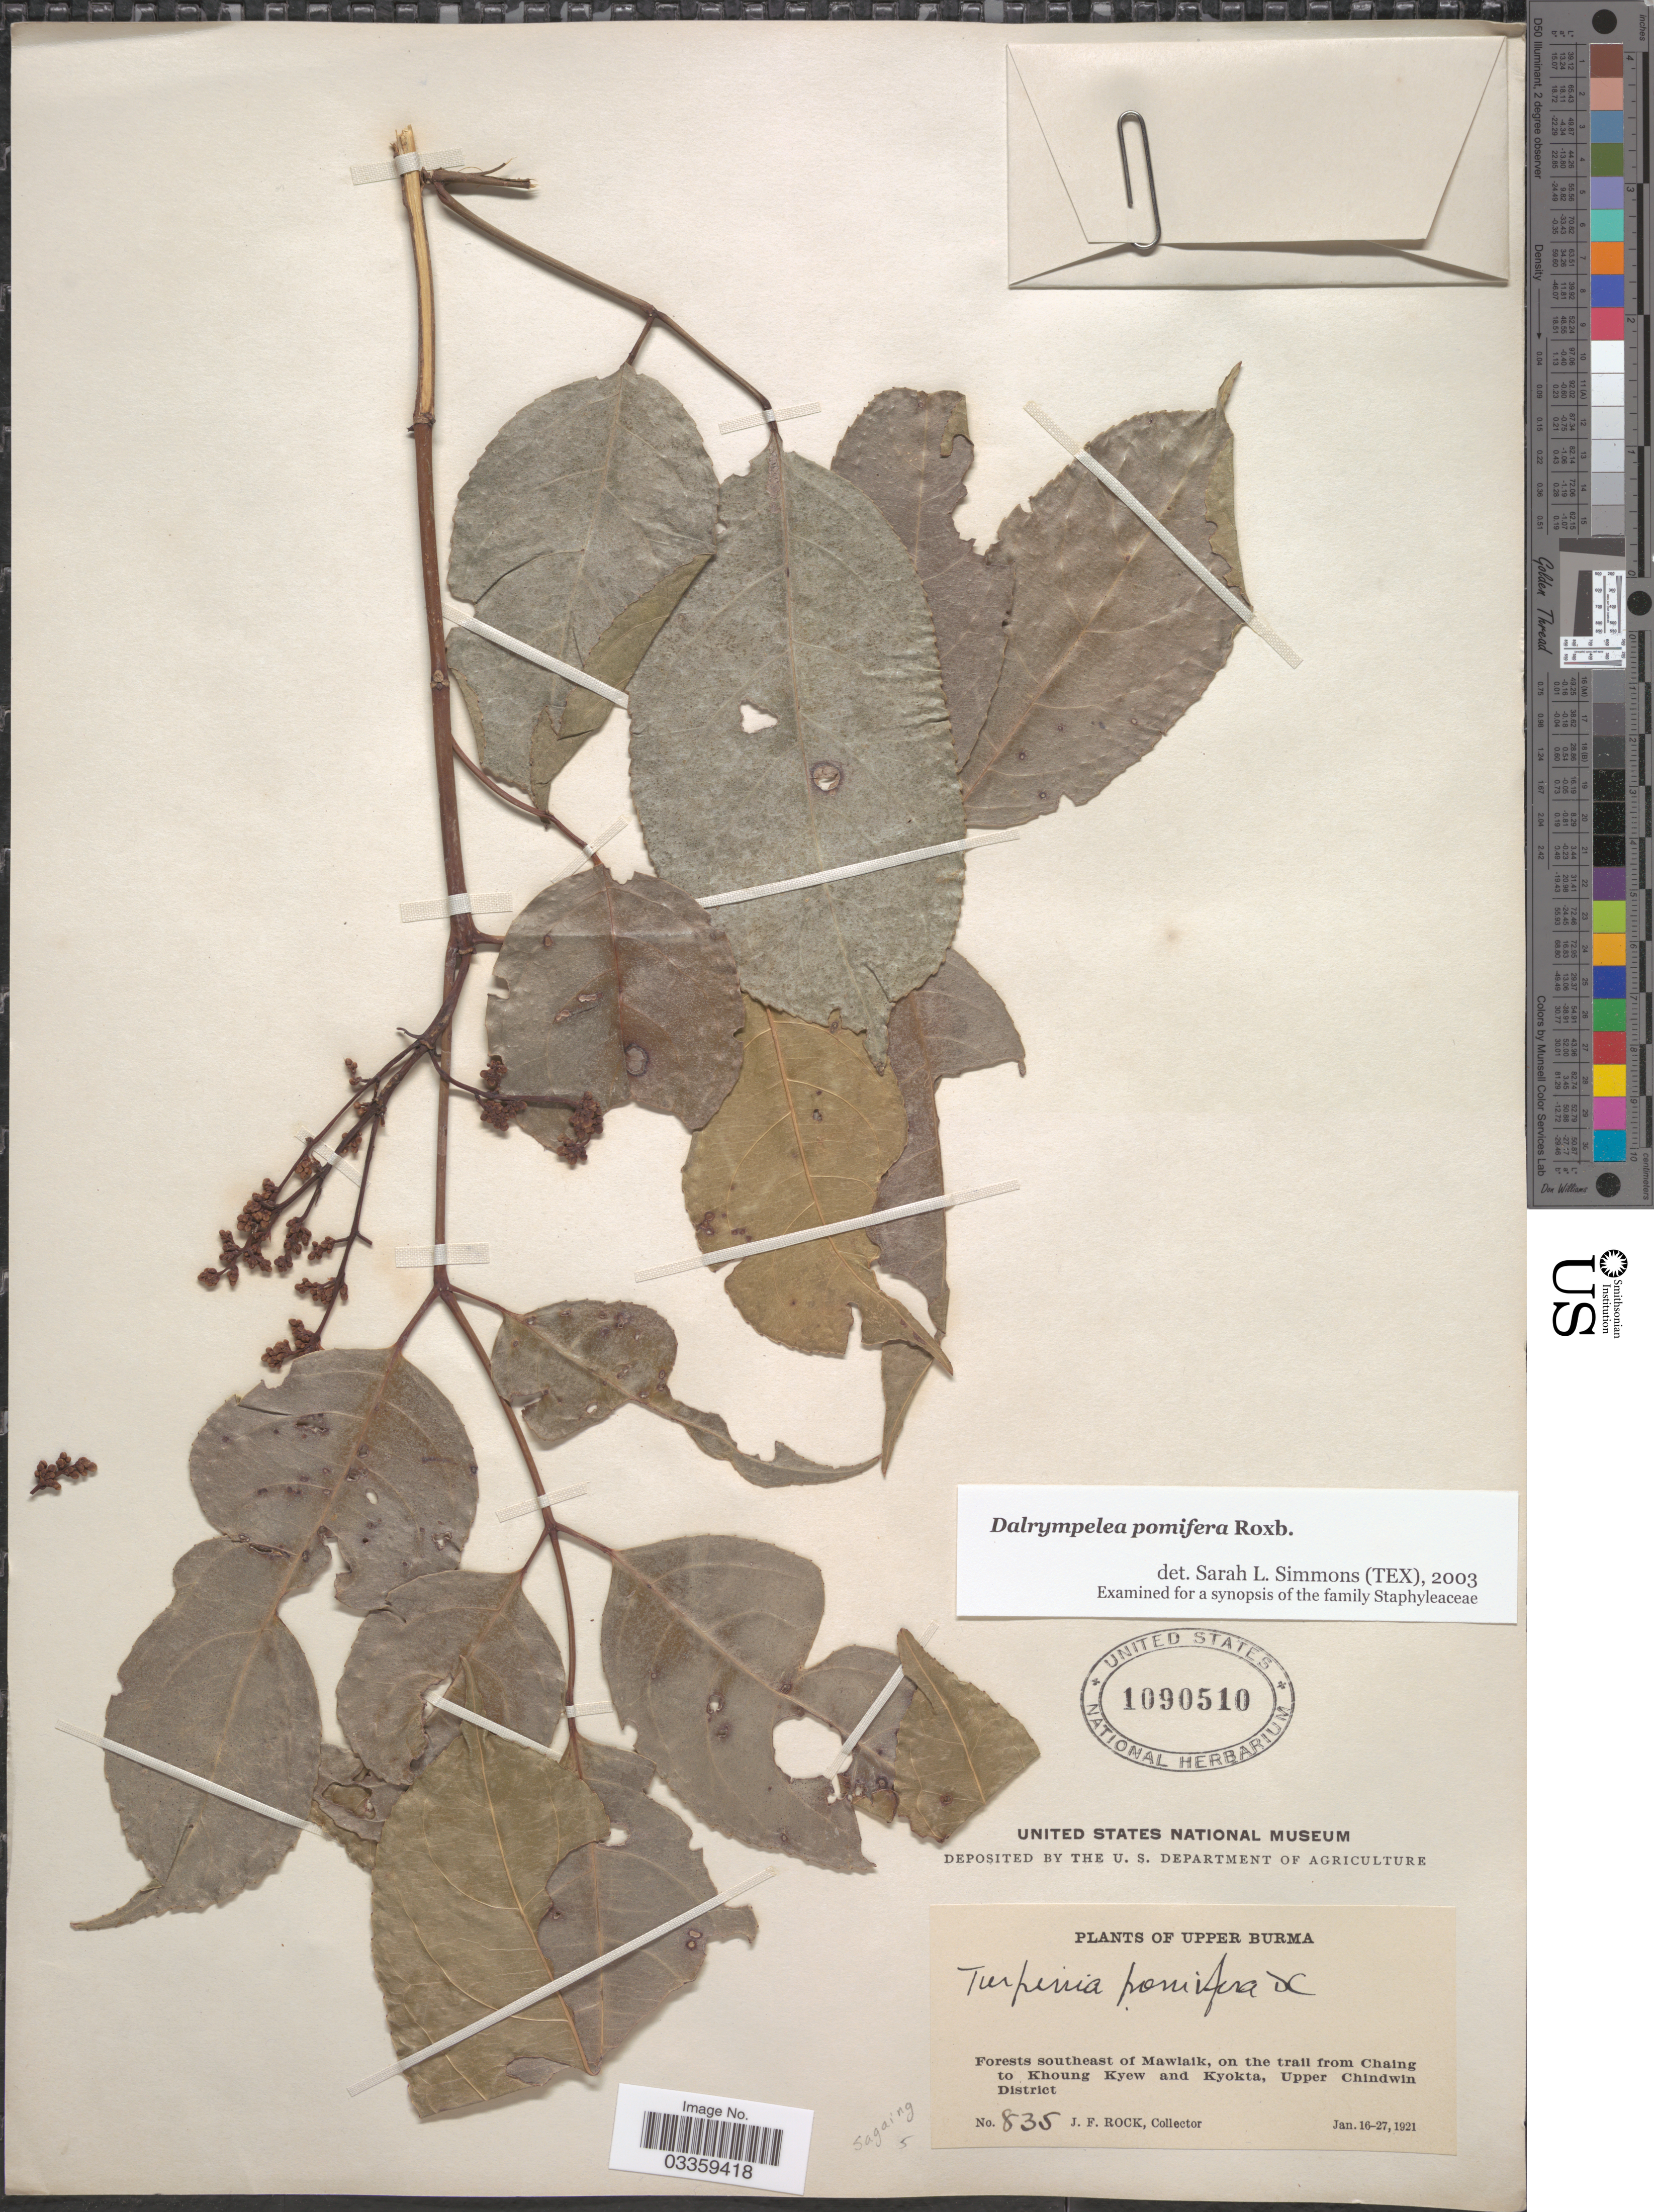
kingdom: Plantae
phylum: Tracheophyta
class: Magnoliopsida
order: Crossosomatales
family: Staphyleaceae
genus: Dalrympelea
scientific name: Dalrympelea pomifera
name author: Roxb.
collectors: J. Rock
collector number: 835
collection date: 1921-01-16/1921-01-27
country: Myanmar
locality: Upper Burma. Forests southeast of Mawlaik, on the trail from Chaing to Khoung Kyew and Kyokta, Upper Chindwin District.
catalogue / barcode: US 1090510